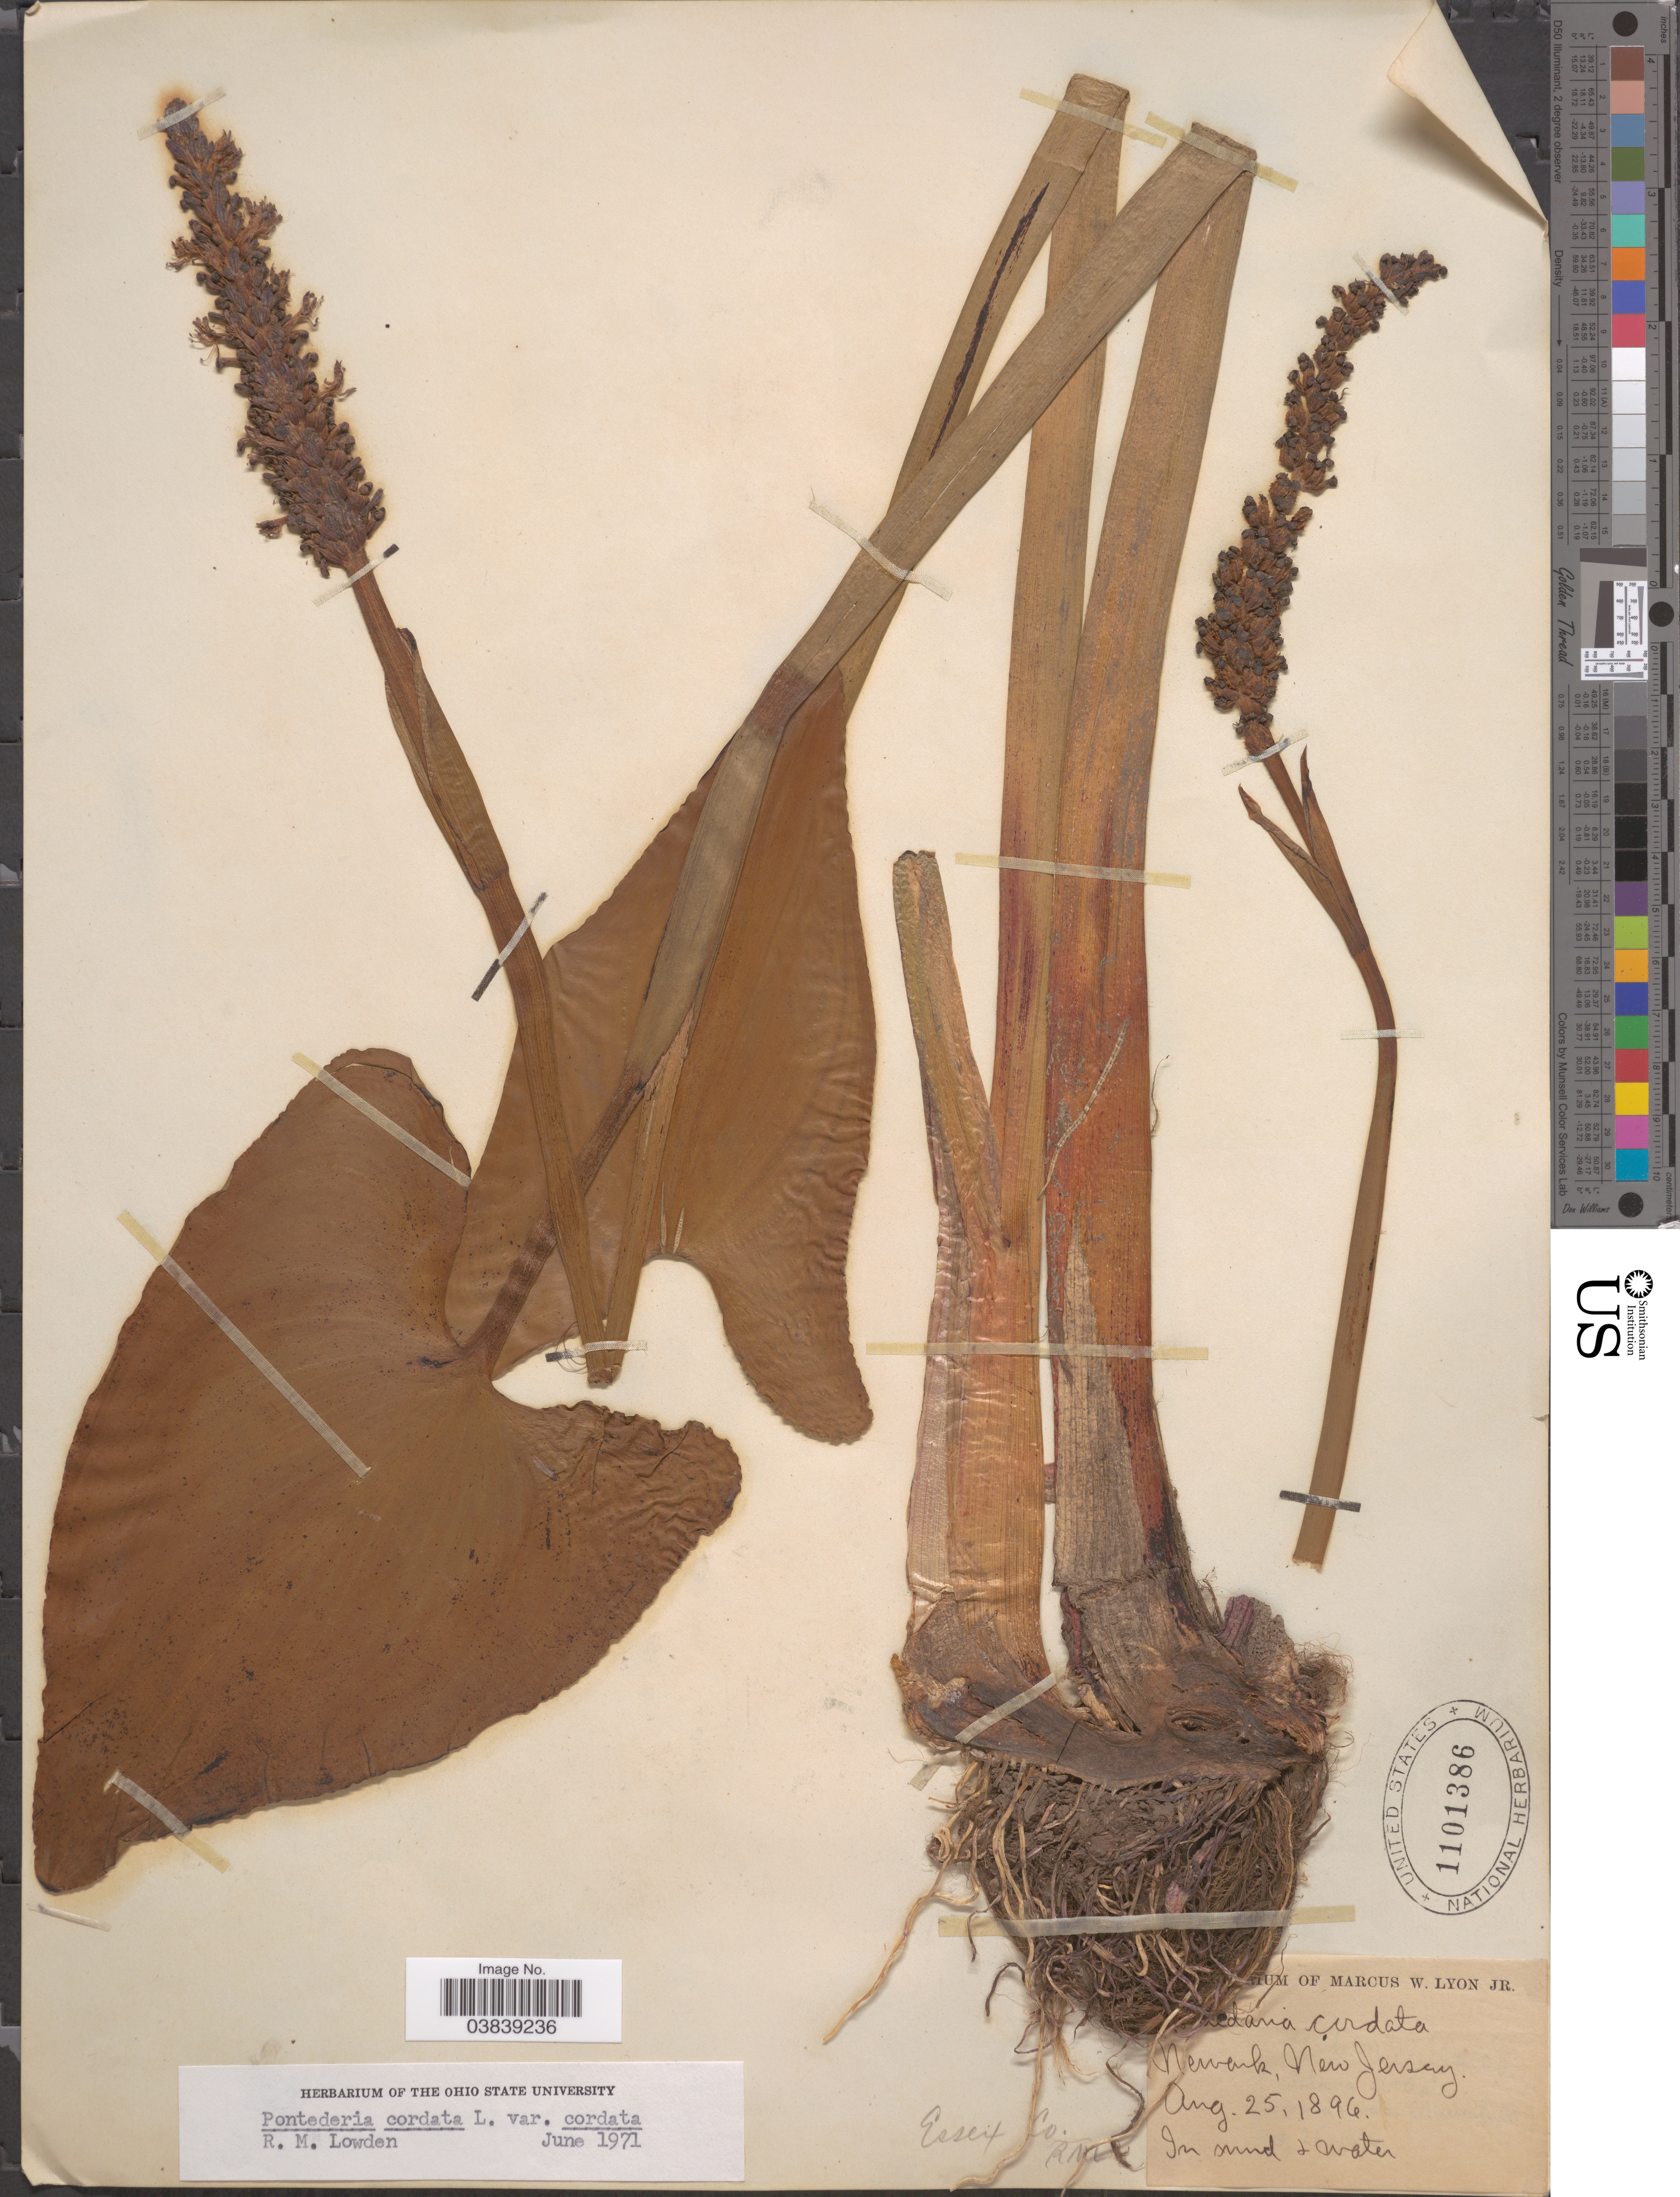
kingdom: Plantae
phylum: Tracheophyta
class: Liliopsida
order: Commelinales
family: Pontederiaceae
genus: Pontederia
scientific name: Pontederia cordata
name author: L.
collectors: M. Lyon Jr.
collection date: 1896-08-25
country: United States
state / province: New Jersey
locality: Essex Co. Newark.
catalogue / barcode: US 1101386